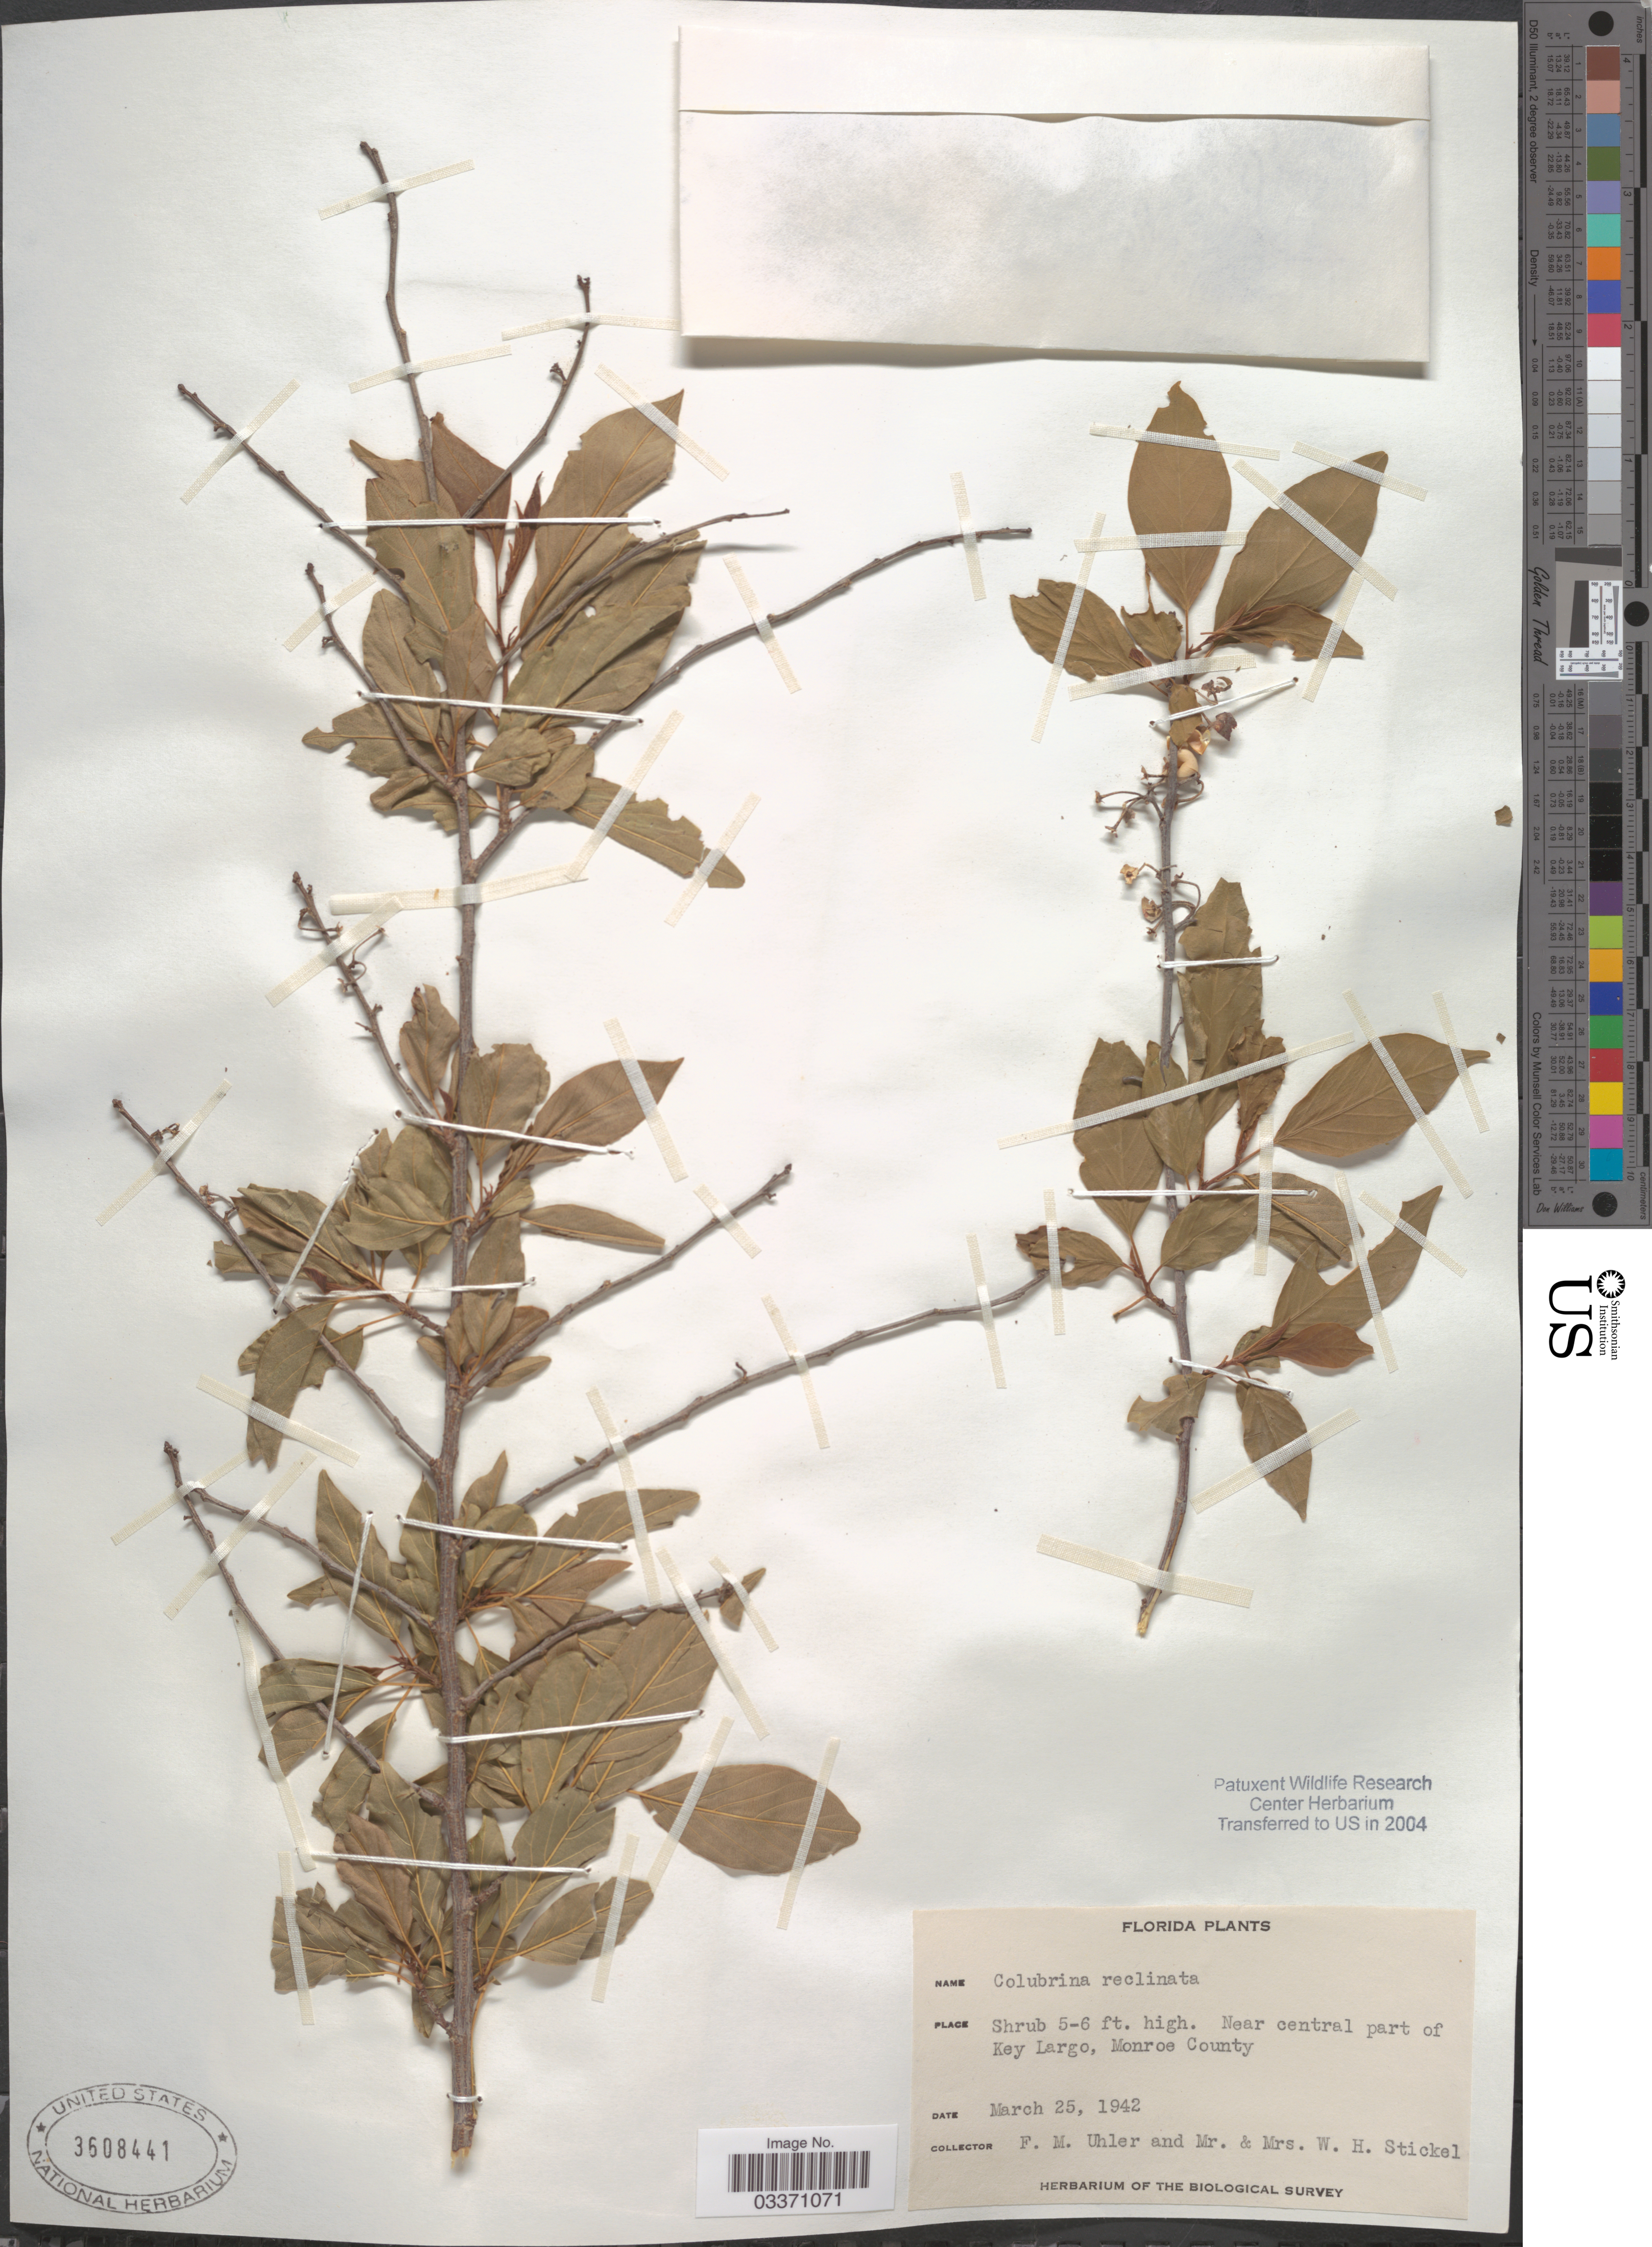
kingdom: Plantae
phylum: Tracheophyta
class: Magnoliopsida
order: Rosales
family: Rhamnaceae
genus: Colubrina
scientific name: Colubrina elliptica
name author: (Sw.) Brizicky & W.L. Stern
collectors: F. M. Uhler, W. Stickel & W. Stickel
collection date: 1942-03-25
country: United States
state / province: Florida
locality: Near central part of Key Largo, Monroe County.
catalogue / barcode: US 3608441